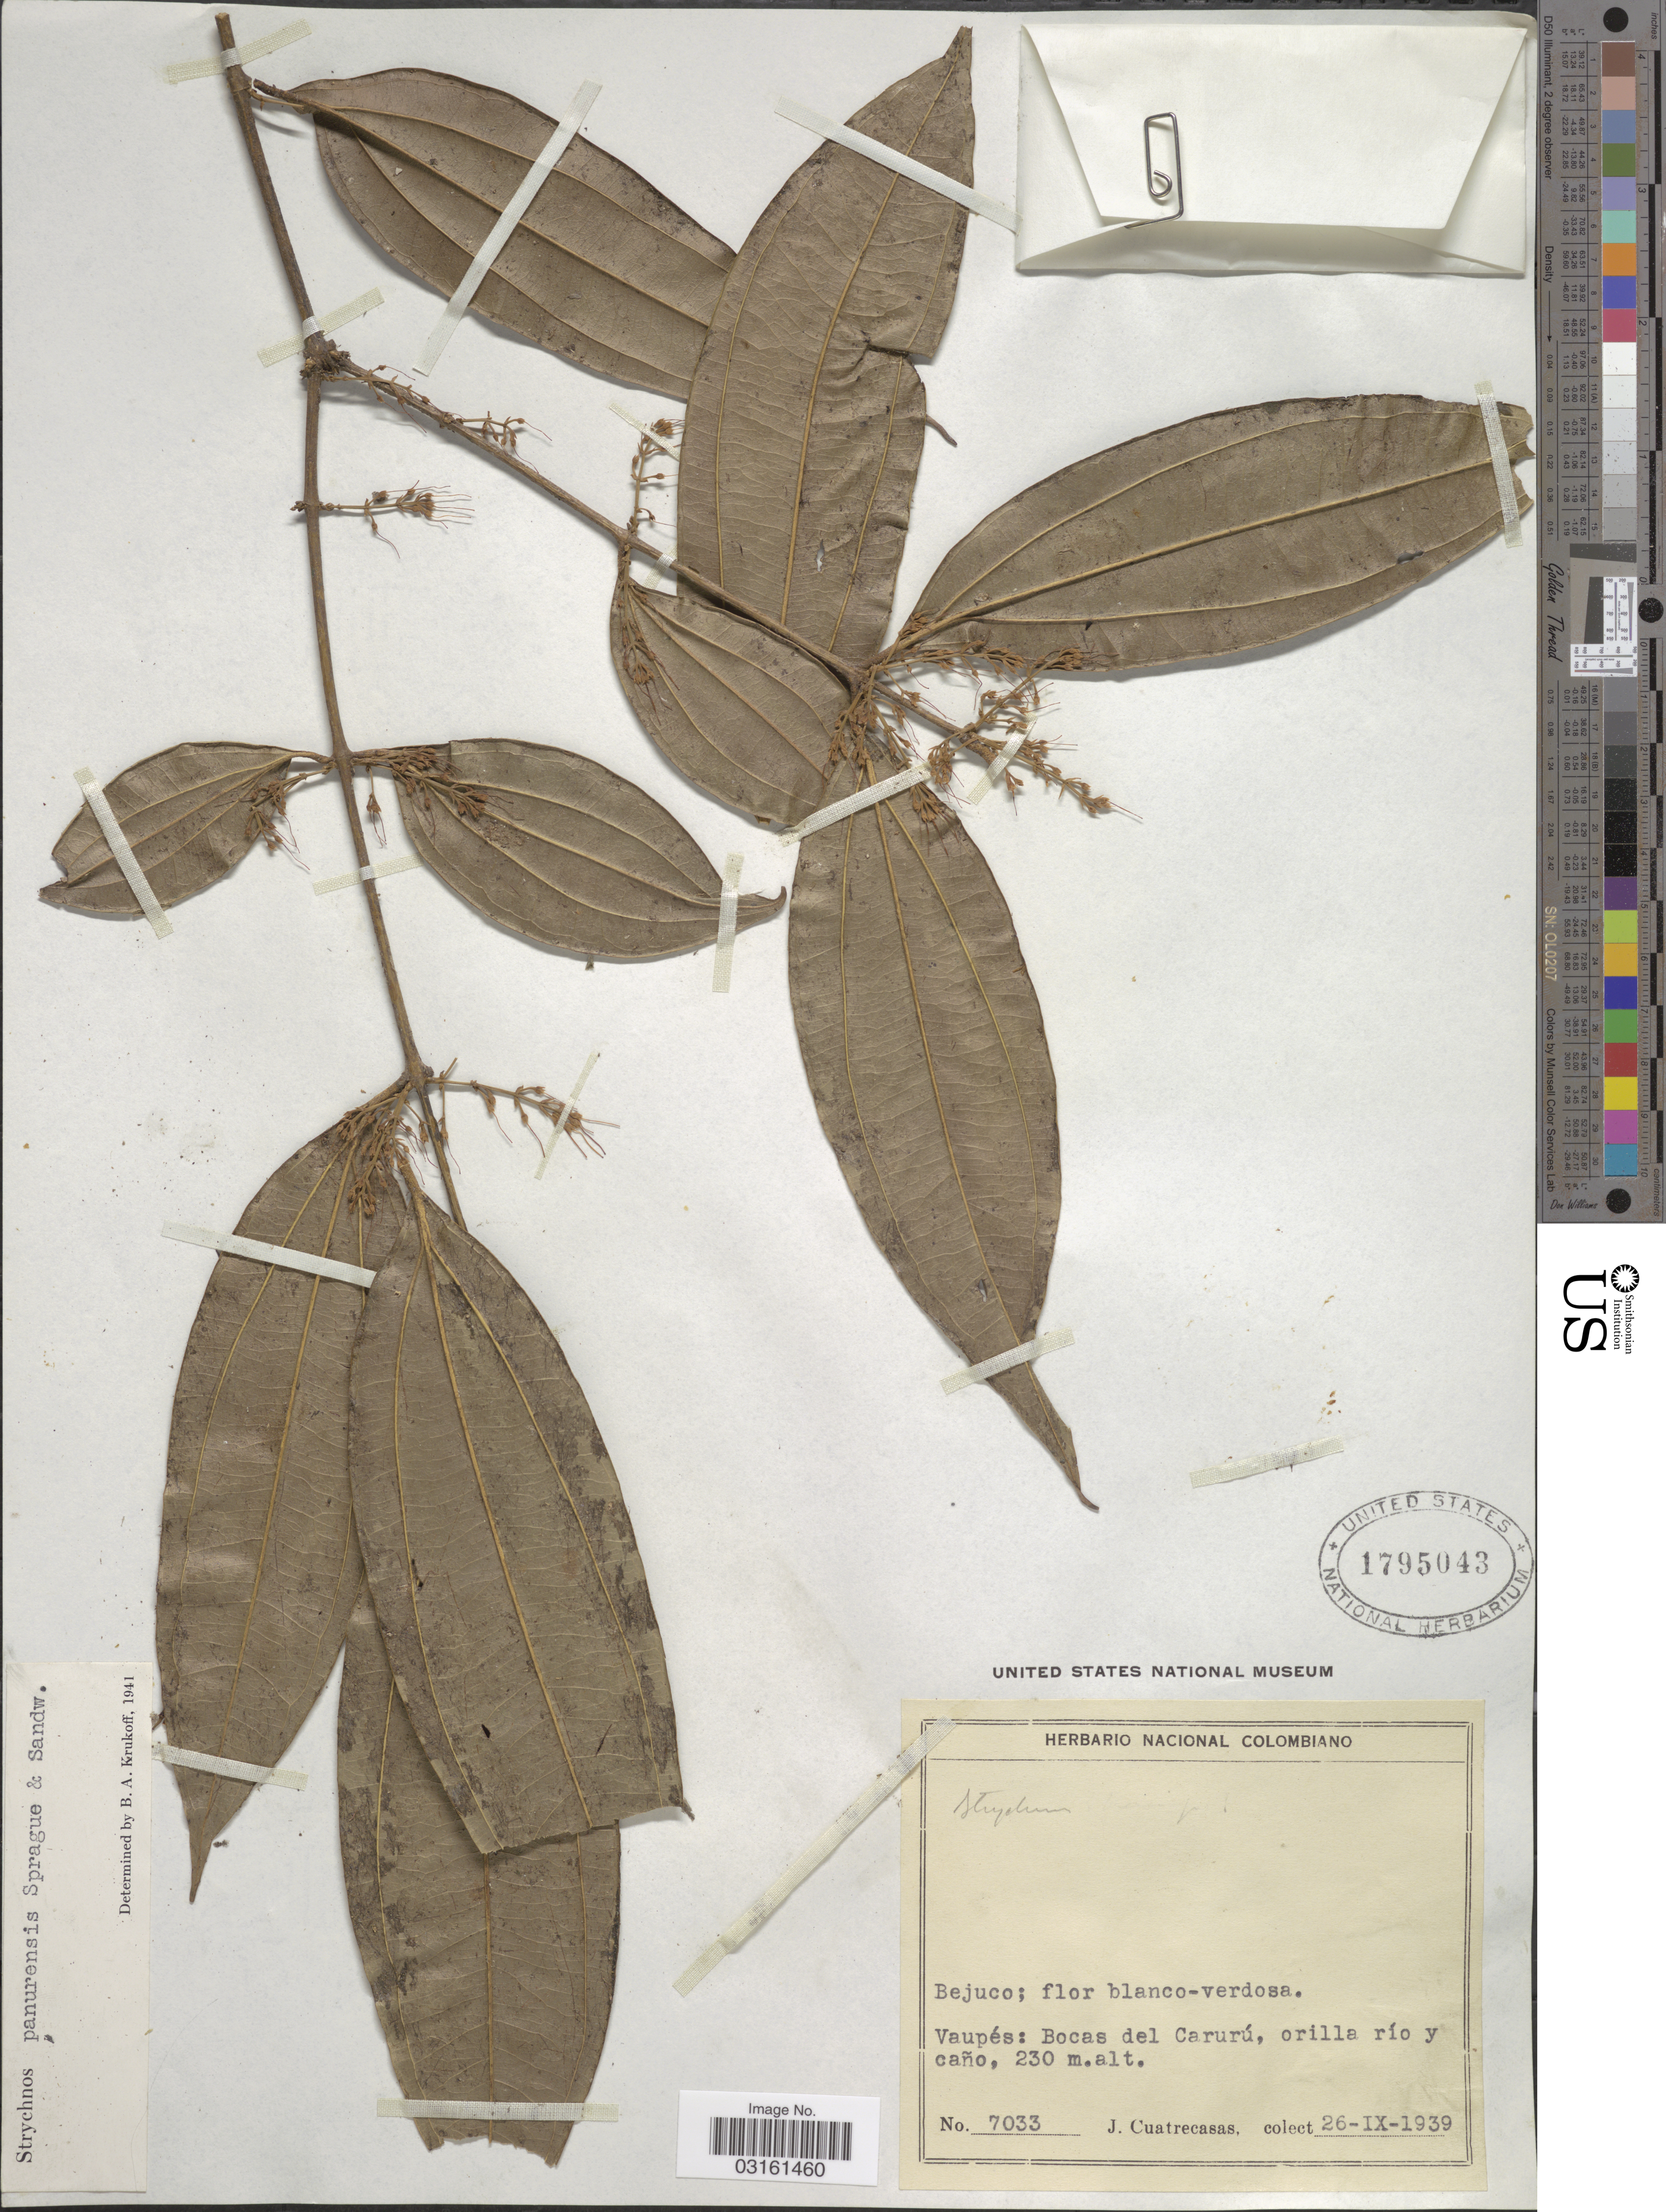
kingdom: Plantae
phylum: Tracheophyta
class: Magnoliopsida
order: Gentianales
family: Loganiaceae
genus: Strychnos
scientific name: Strychnos panurensis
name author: Sprague & Sandwith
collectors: J. Cuatrecasas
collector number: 7033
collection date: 1939-09-26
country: Colombia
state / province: Vaupés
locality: Vaupés: Bocas del Carurú, orilla río y caño.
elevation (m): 230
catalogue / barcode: US 1795043